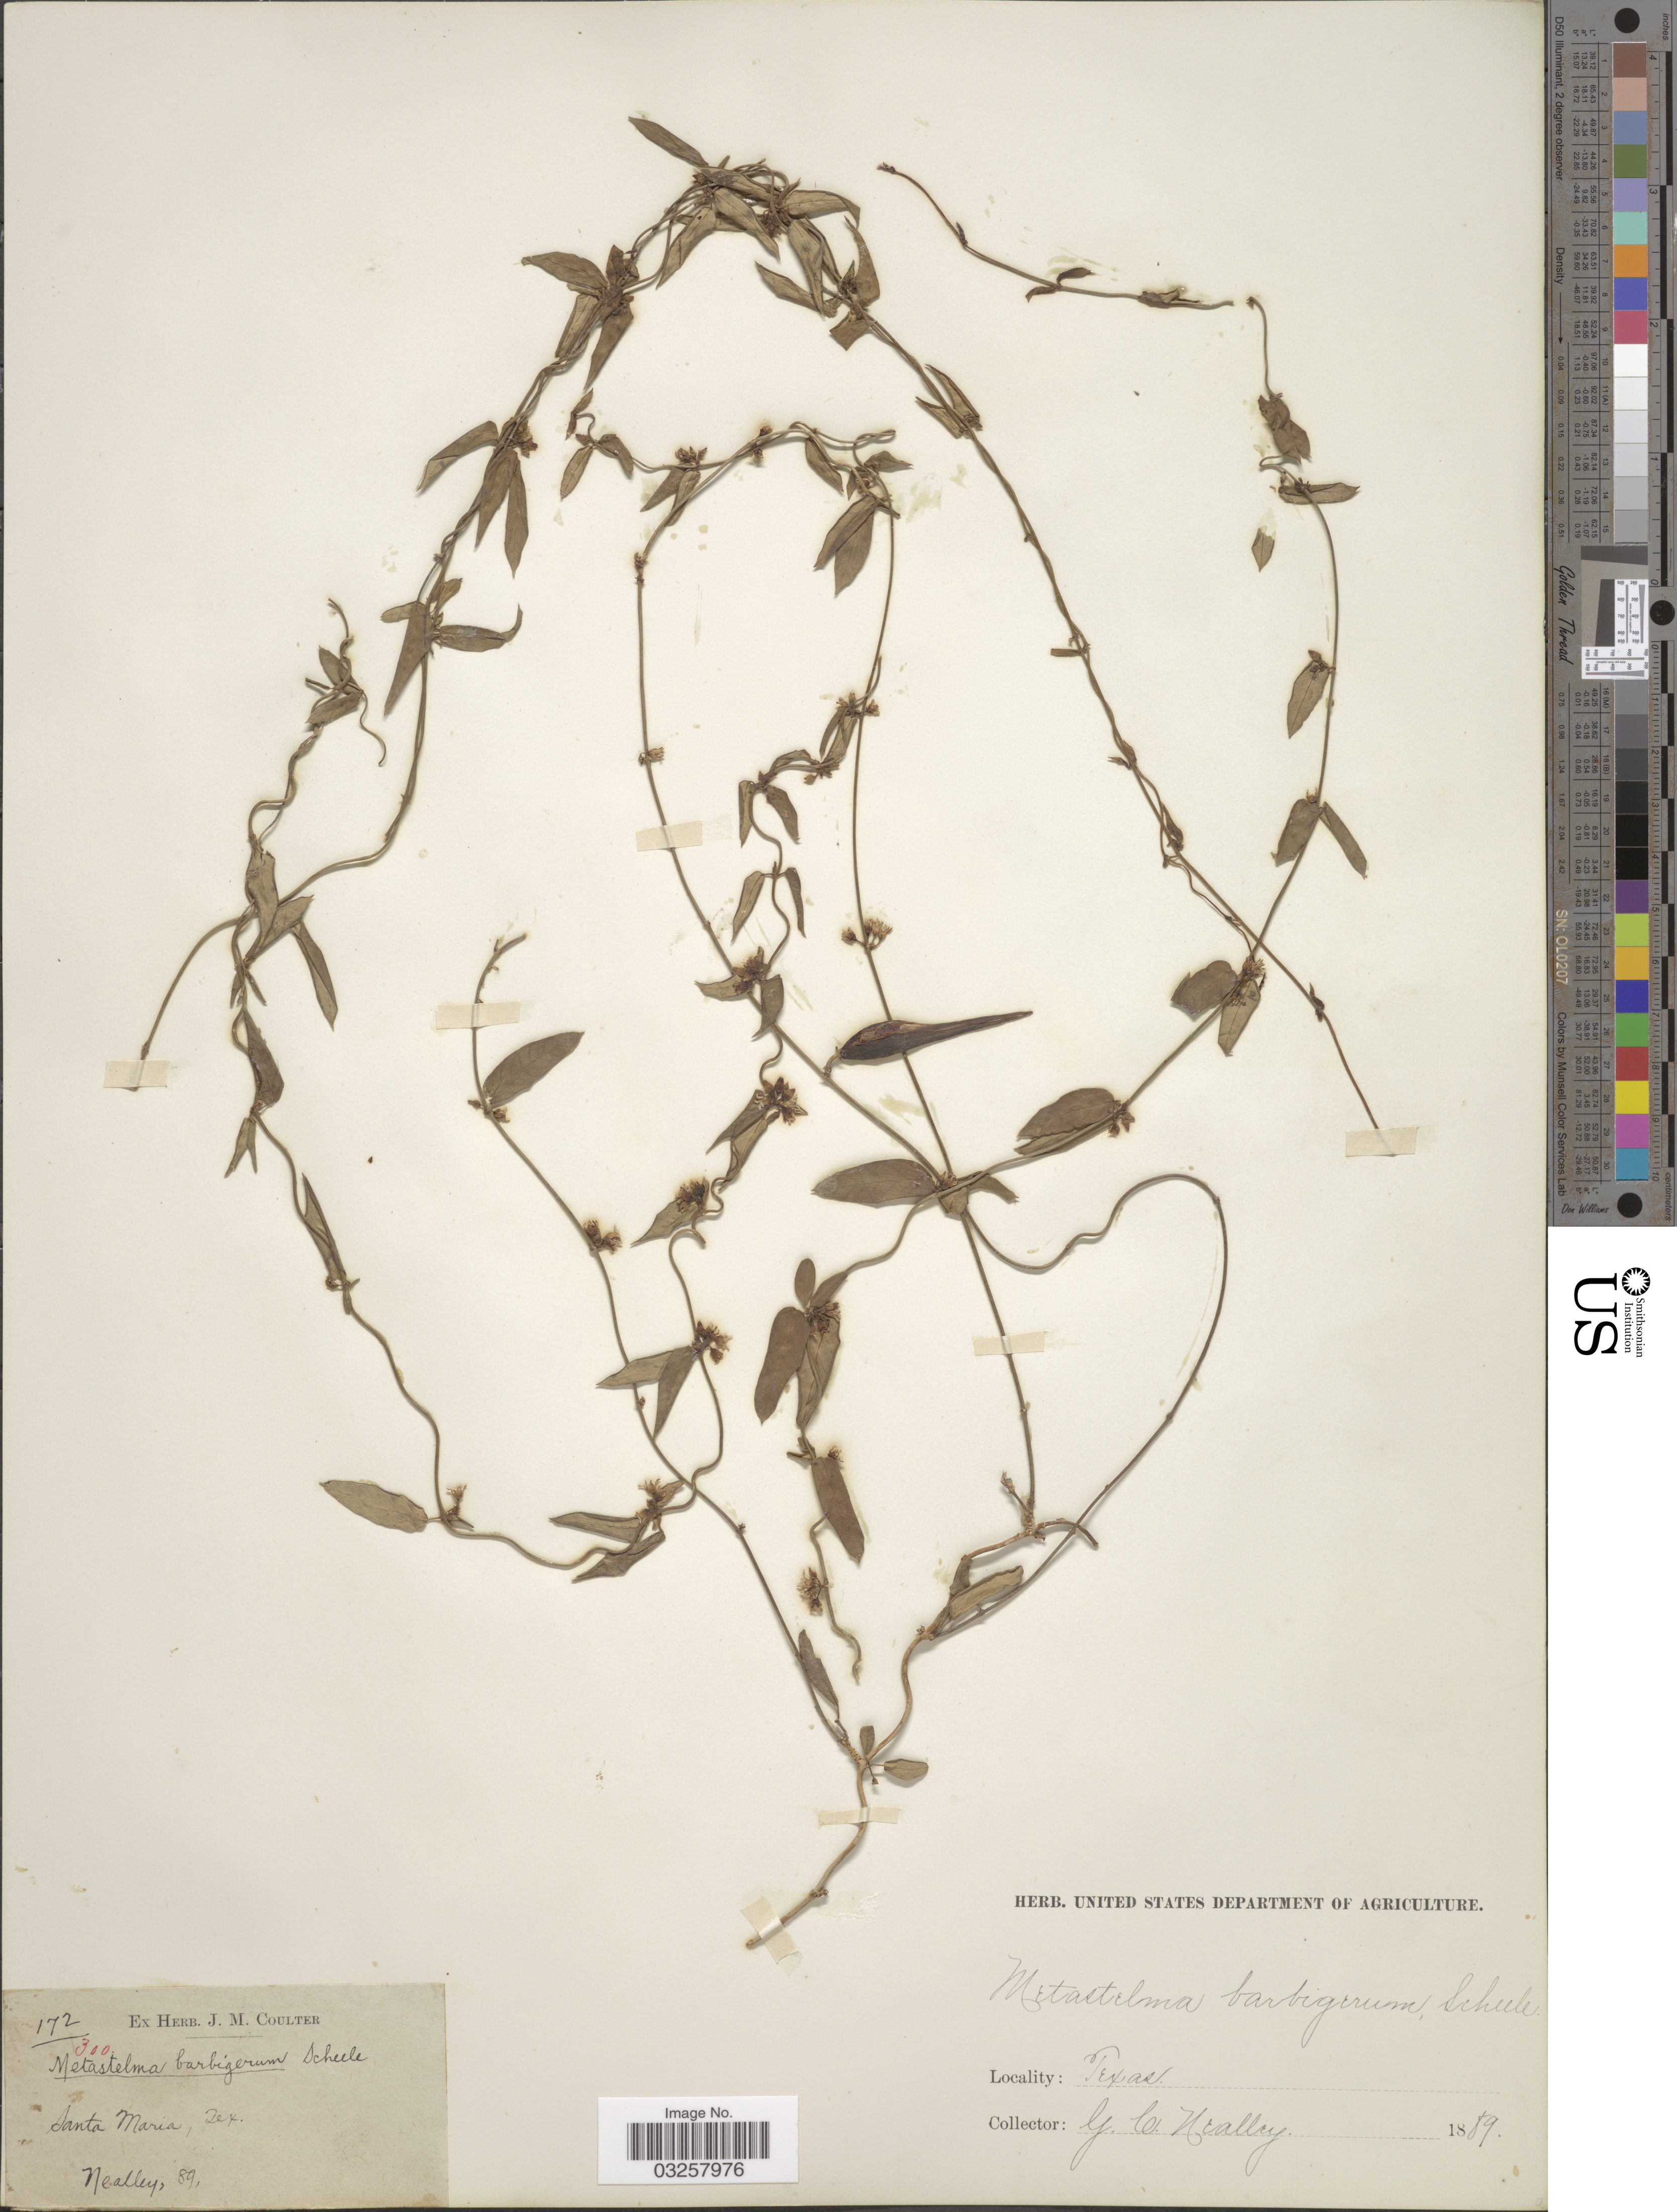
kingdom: Plantae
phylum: Tracheophyta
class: Magnoliopsida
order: Gentianales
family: Apocynaceae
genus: Metastelma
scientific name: Metastelma barbigerum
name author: Scheele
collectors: G. C. Nealley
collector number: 172/300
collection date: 1889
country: United States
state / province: Texas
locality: Santa Maria, Tex.